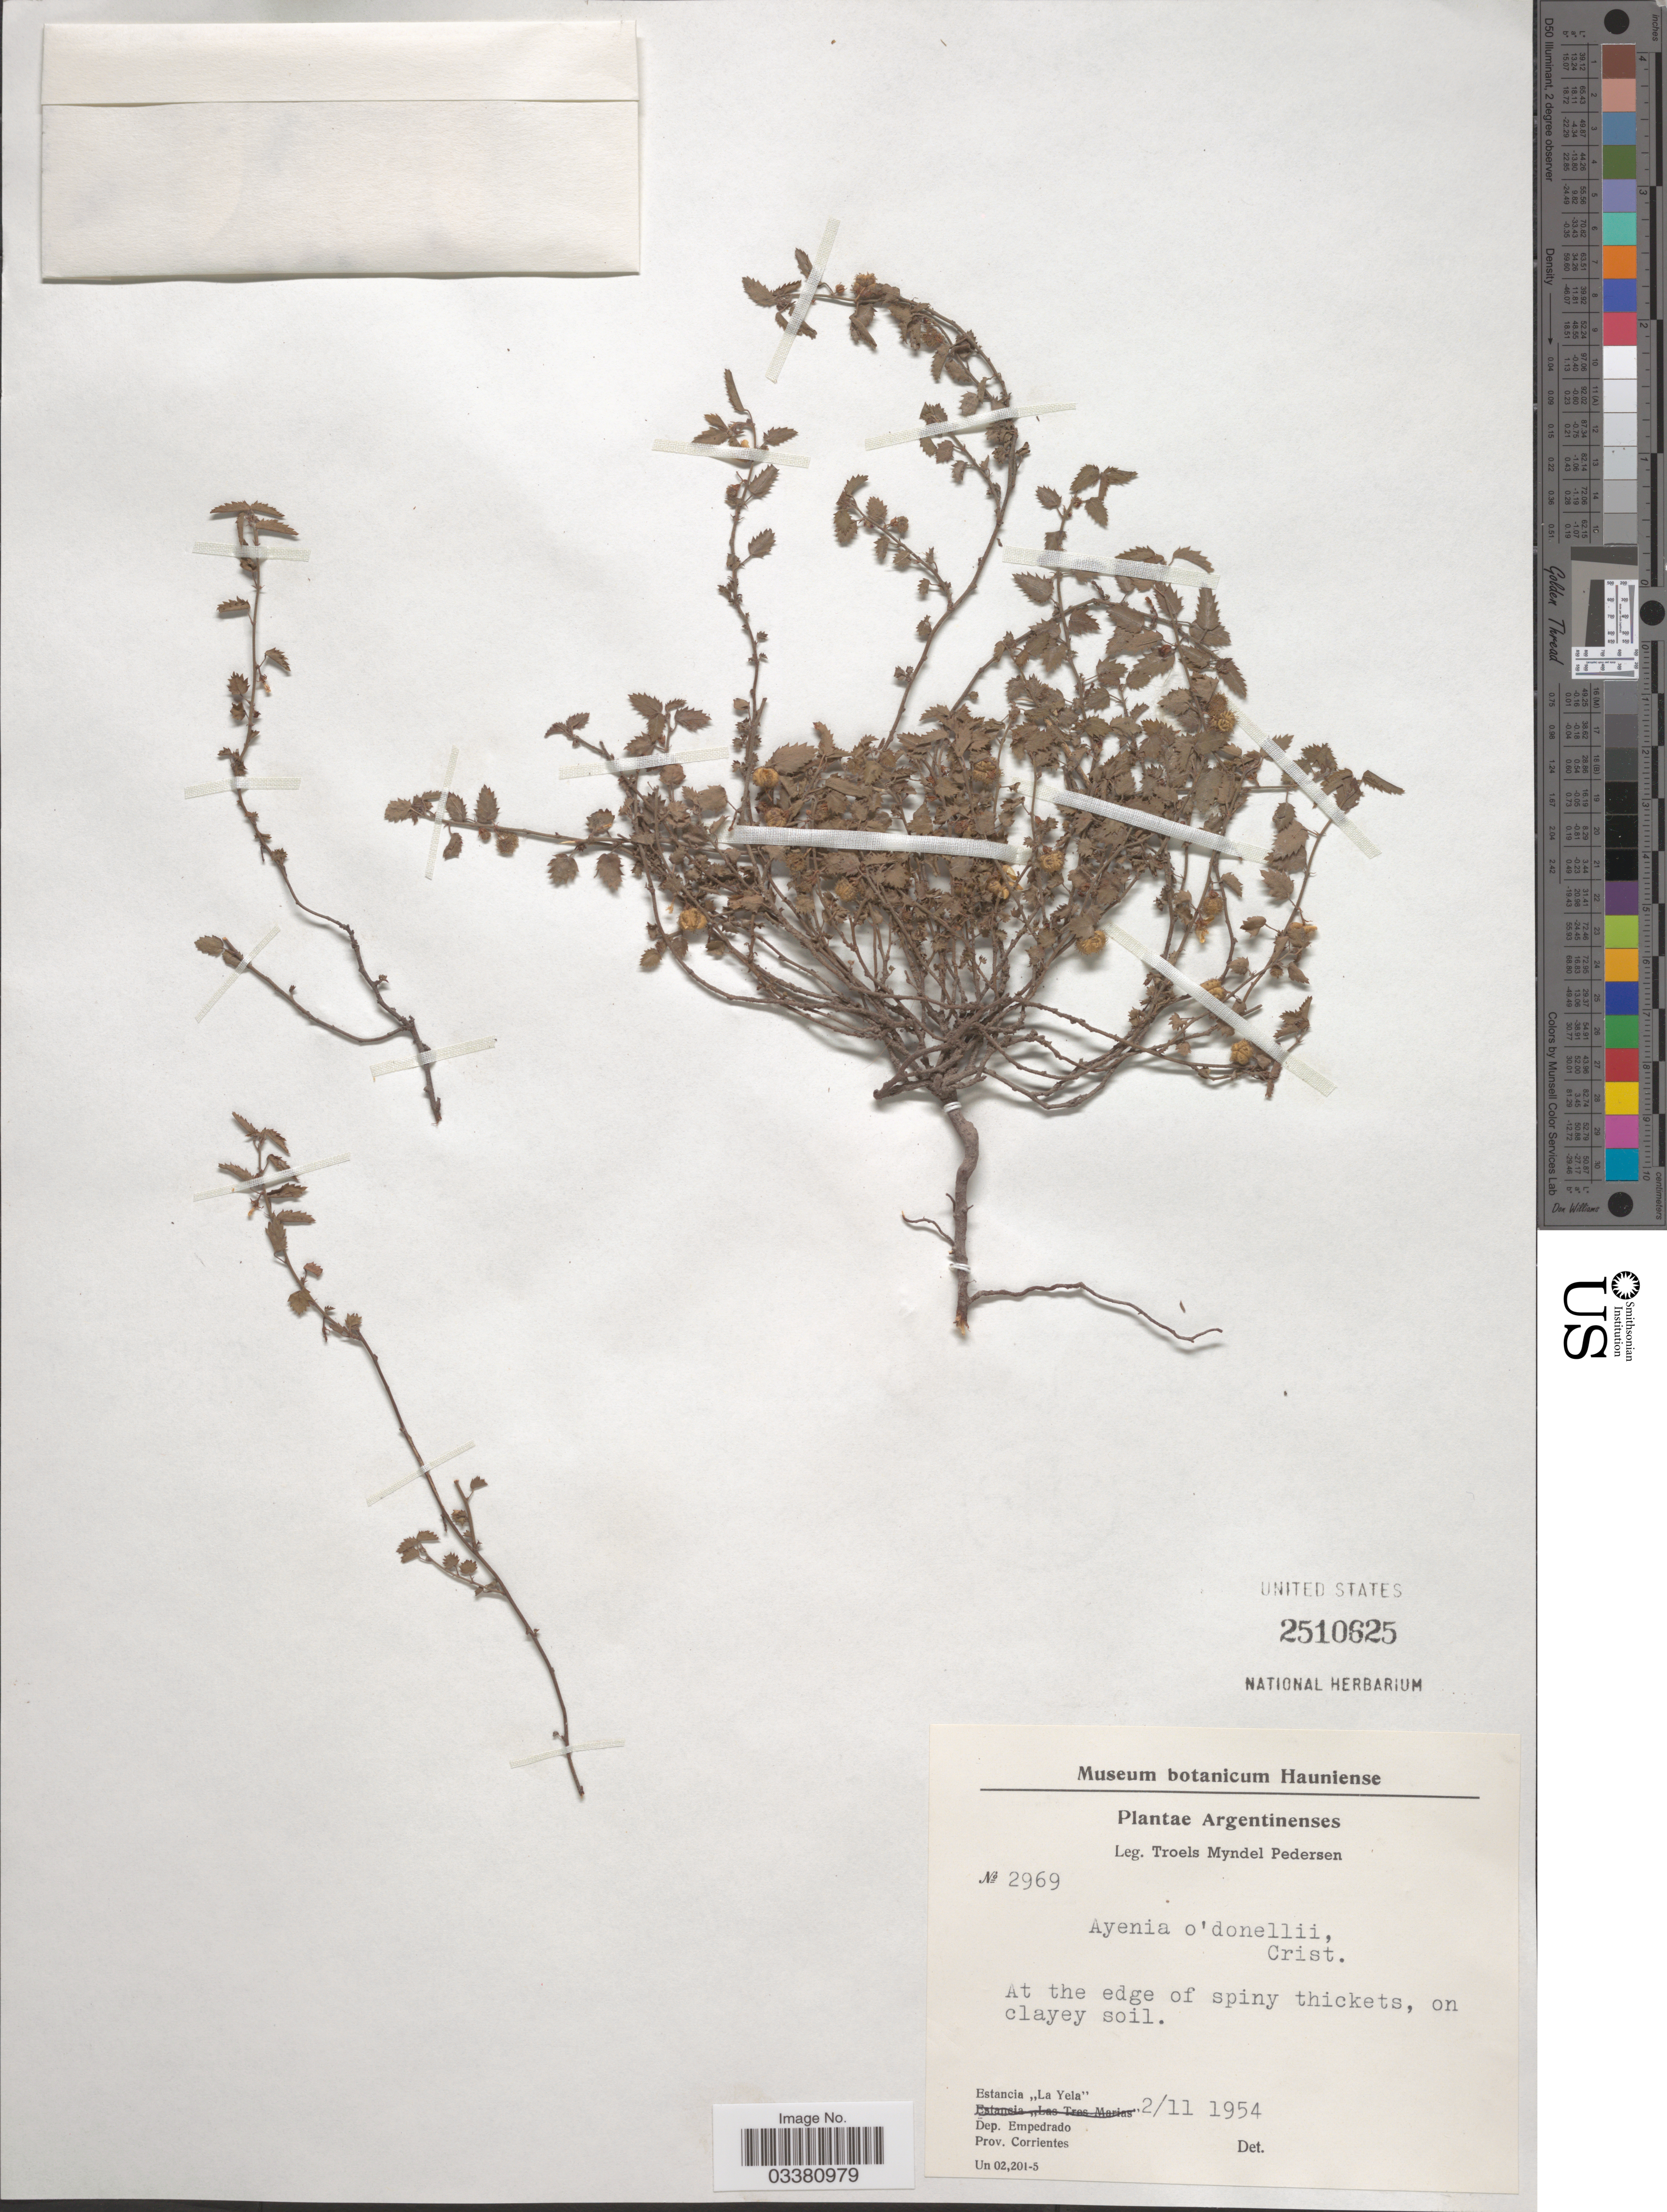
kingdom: Plantae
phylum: Tracheophyta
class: Magnoliopsida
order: Malvales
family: Malvaceae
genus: Ayenia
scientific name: Ayenia odonellii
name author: Cristóbal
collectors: T. Pederson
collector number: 2969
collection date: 1954-11-02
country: Argentina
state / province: Corrientes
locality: Estancia "La Yela" Dep. Empedrado.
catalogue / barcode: US 2510625